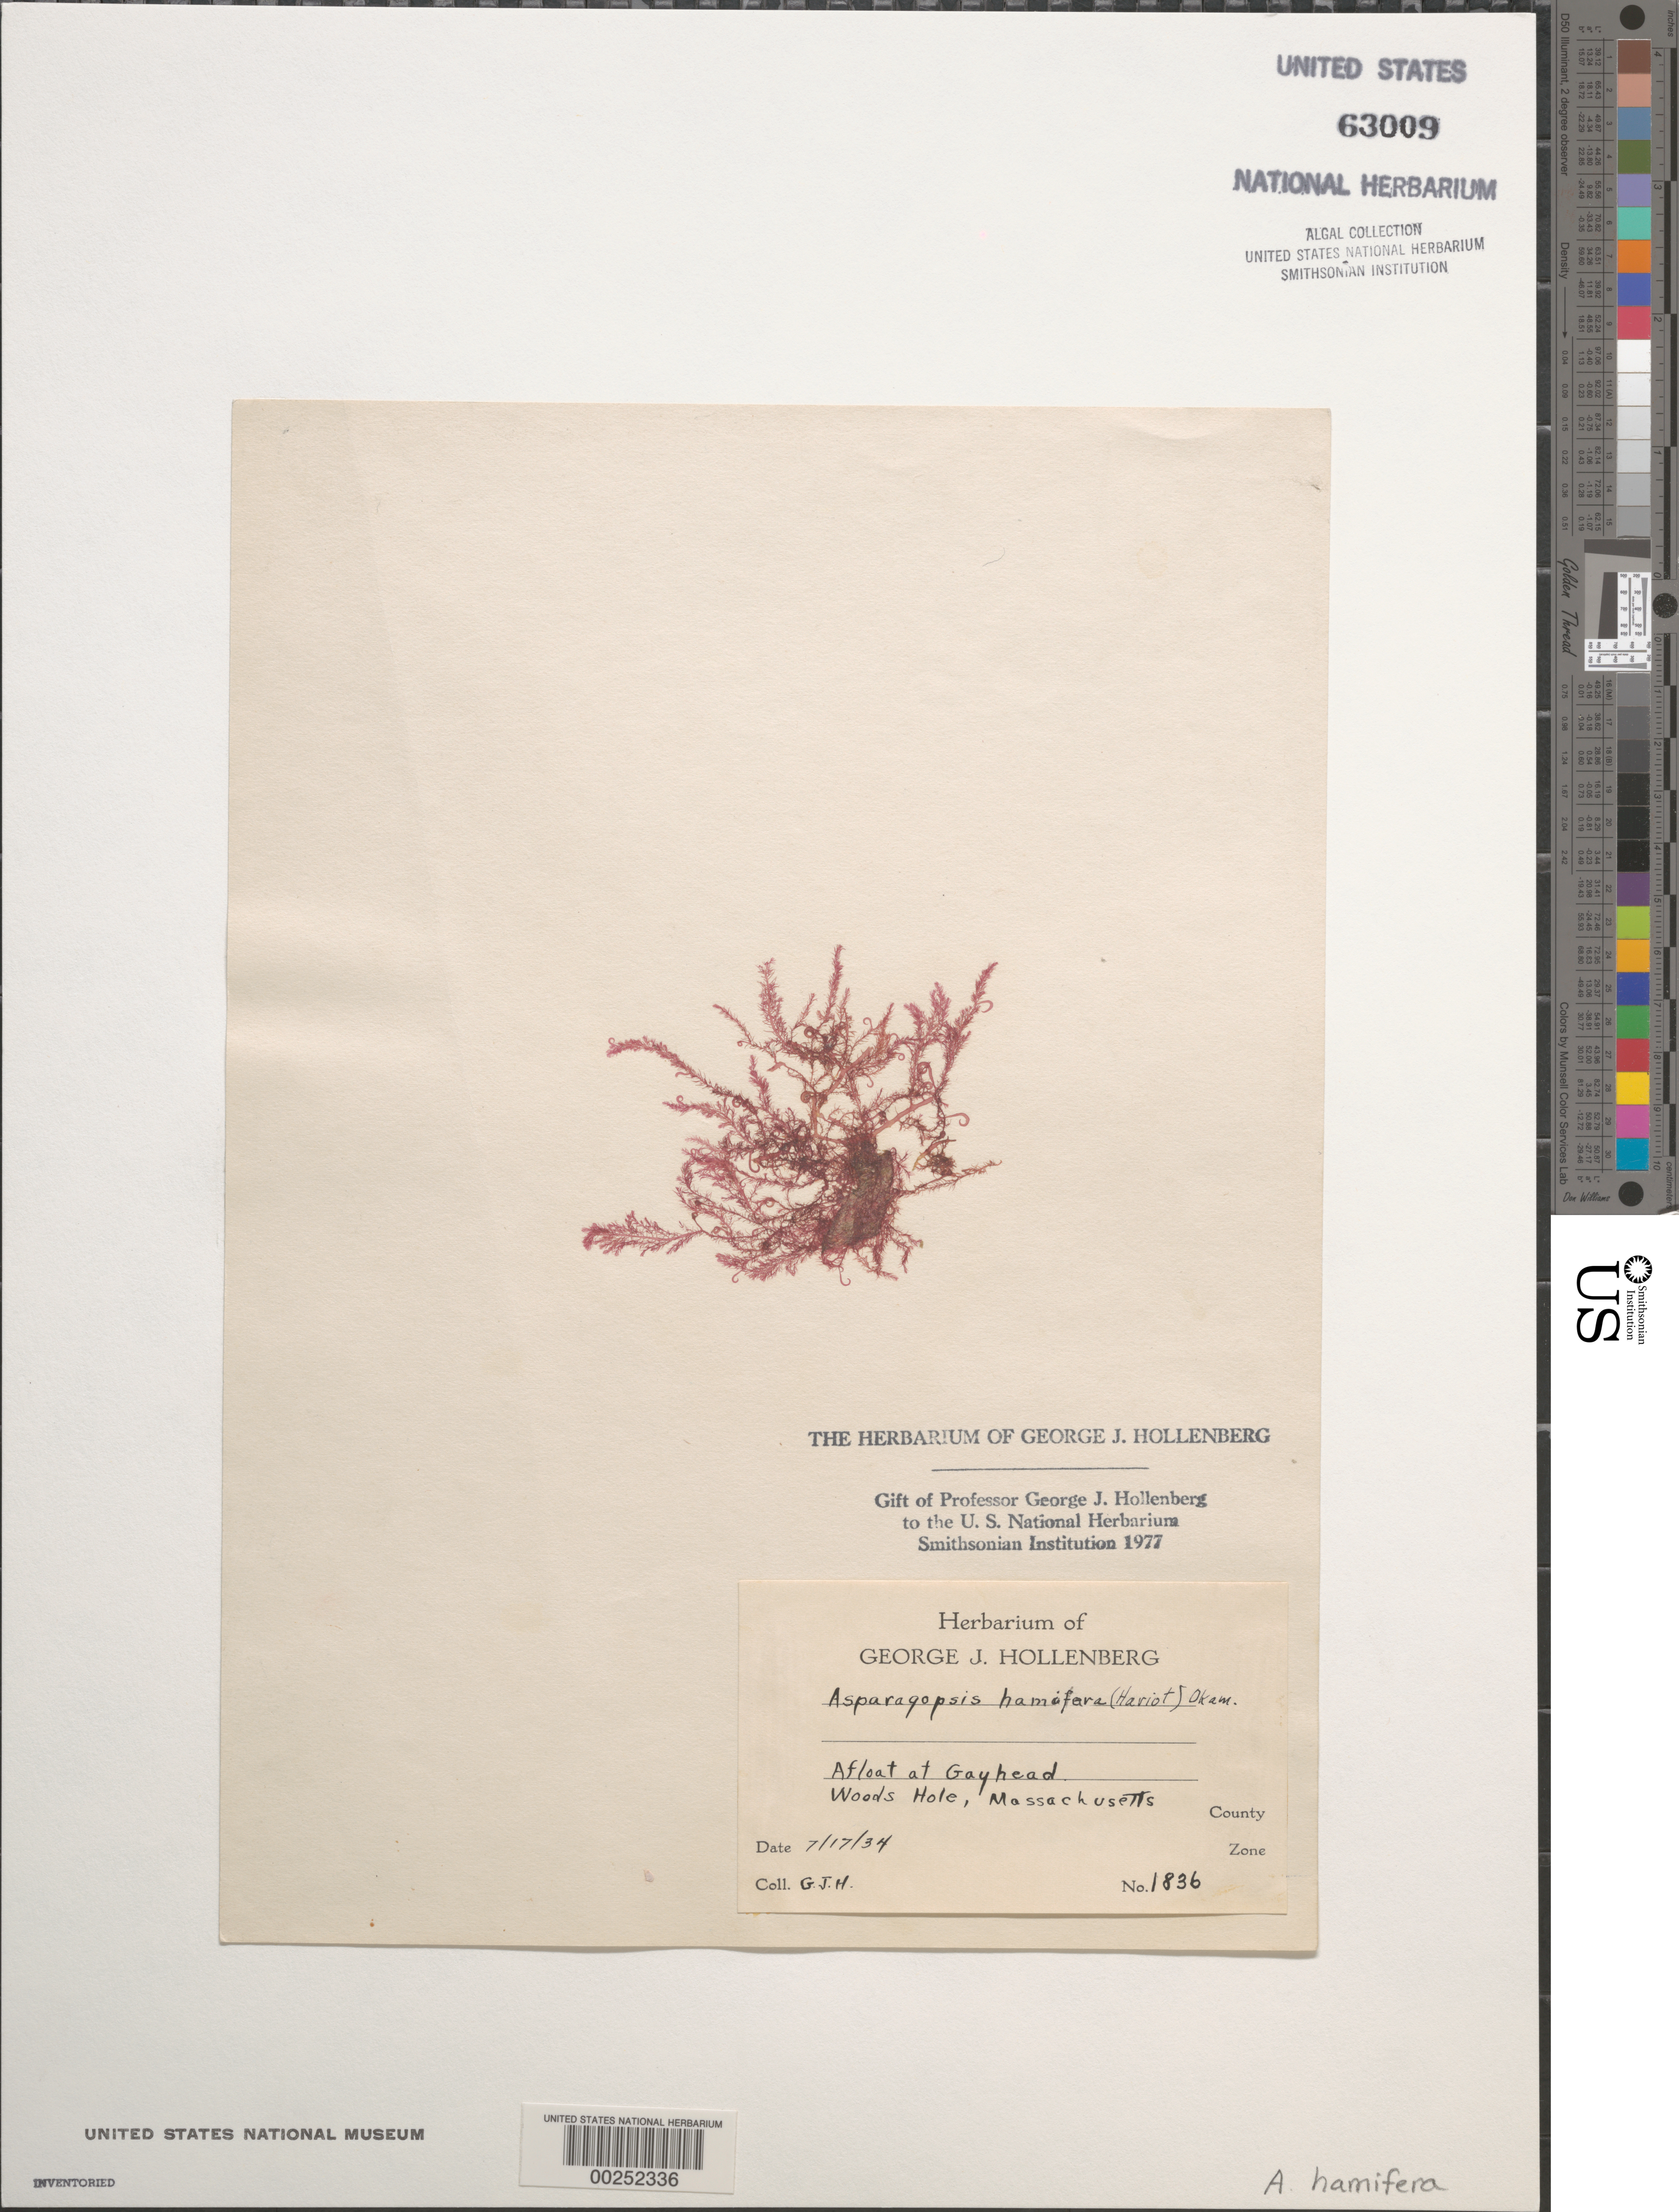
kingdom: Plantae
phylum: Rhodophyta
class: Florideophyceae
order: Bonnemaisoniales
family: Bonnemaisoniaceae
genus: Bonnemaisonia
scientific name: Bonnemaisonia hamifera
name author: P. Hariot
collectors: G. Hollenberg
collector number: GJH 1836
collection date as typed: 17 Jul 1934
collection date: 1934-07-17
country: United States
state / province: Massachusetts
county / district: Dukes County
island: Martha's Vineyard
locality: Gay Head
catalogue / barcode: US 63009